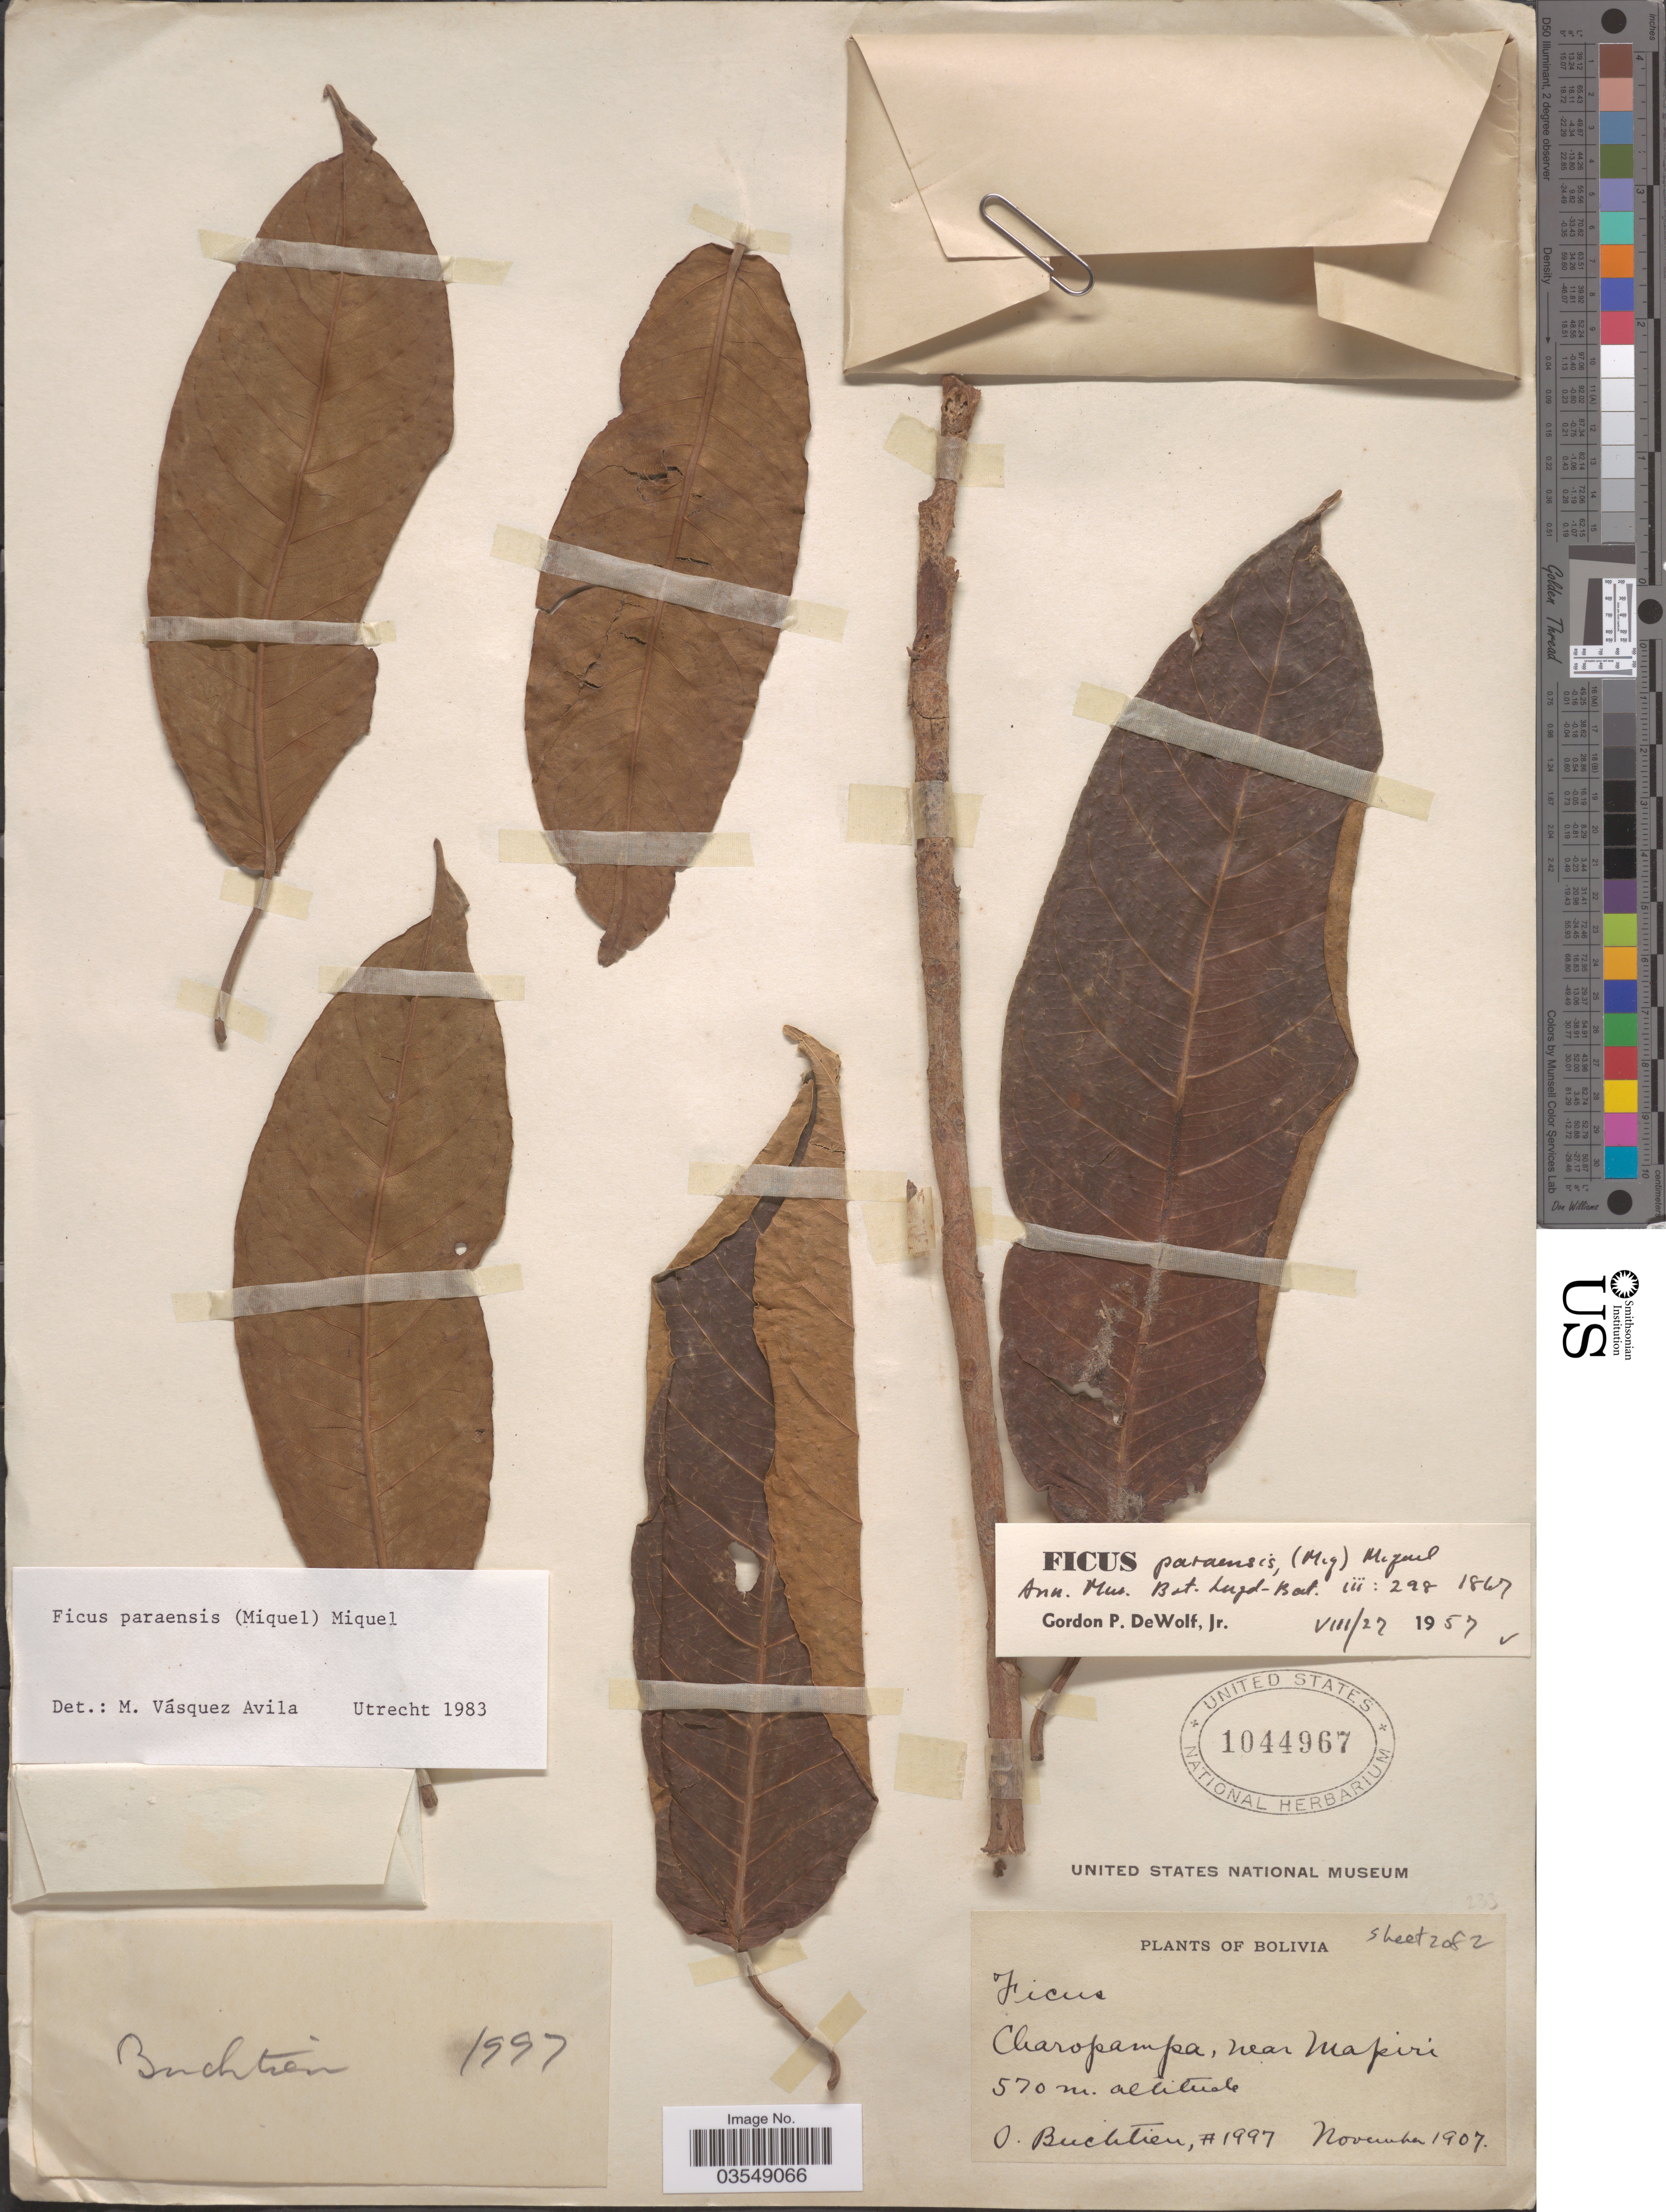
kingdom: Plantae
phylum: Tracheophyta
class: Magnoliopsida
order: Rosales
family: Moraceae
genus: Ficus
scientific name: Ficus paraensis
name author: (Miq.) Miq.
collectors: O. Buchtien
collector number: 1997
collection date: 1907-11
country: Bolivia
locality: Charopampa, near Mapiri.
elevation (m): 570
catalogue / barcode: US 1044967